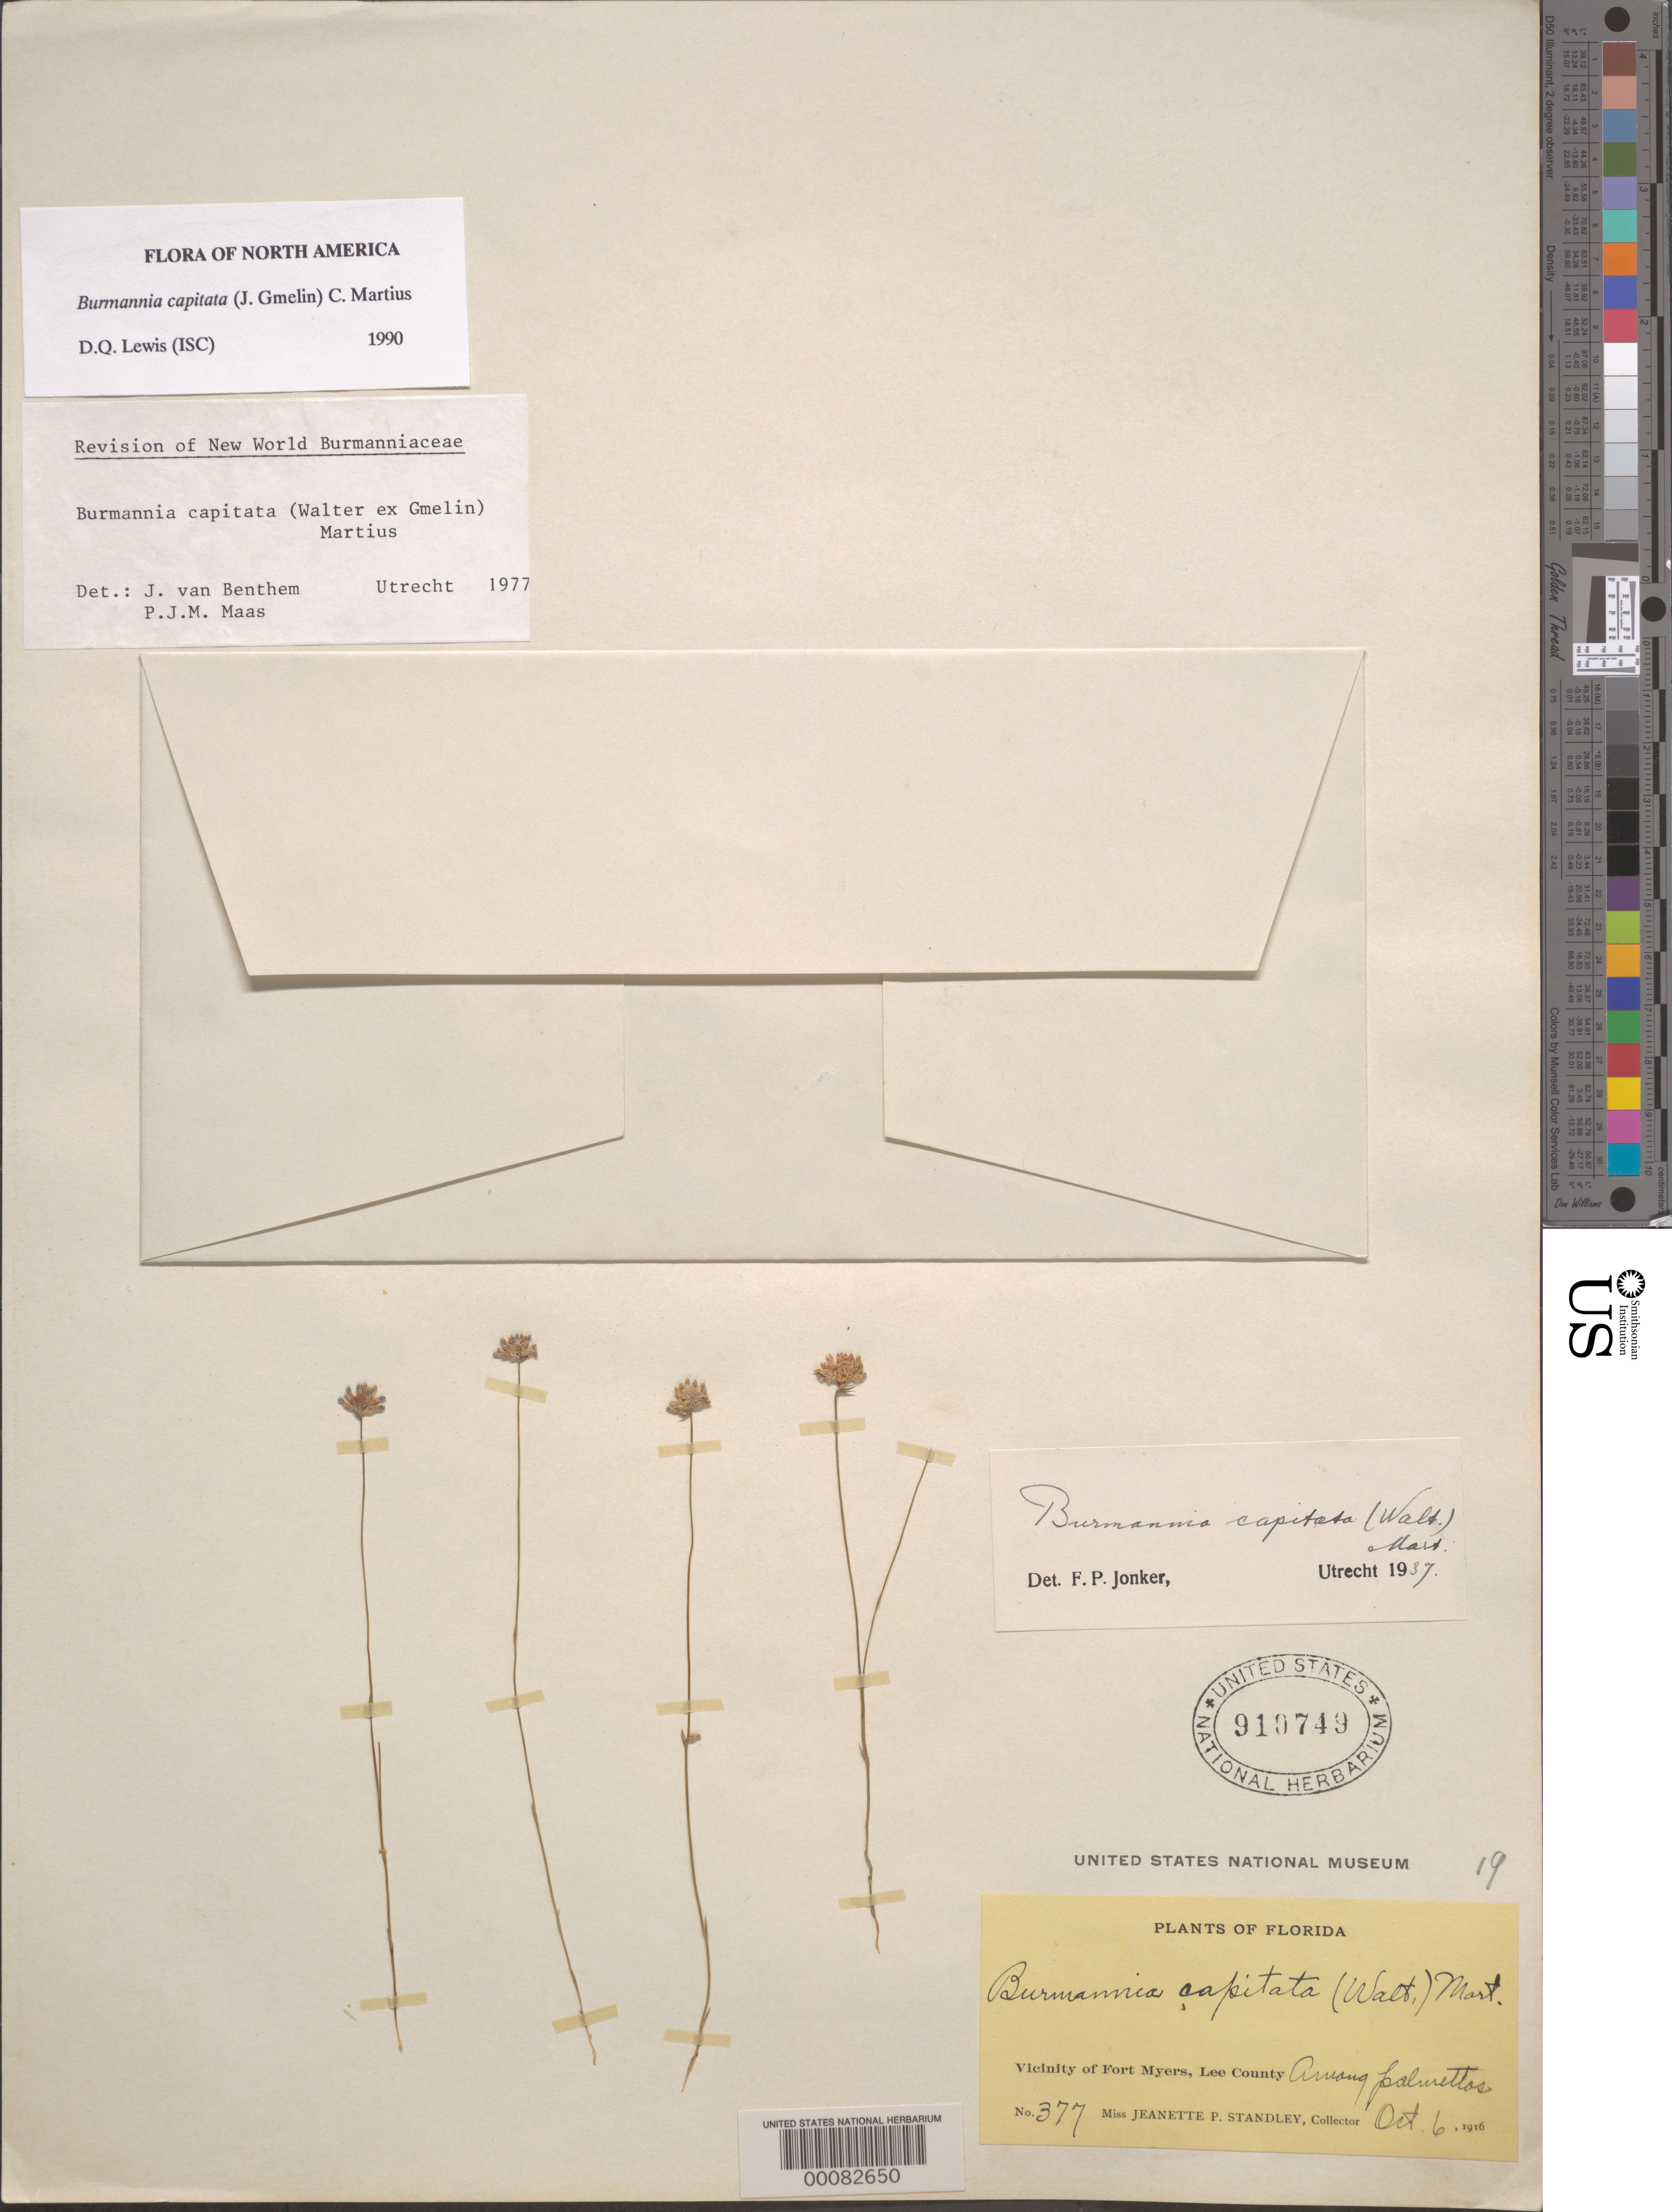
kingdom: Plantae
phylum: Tracheophyta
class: Liliopsida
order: Dioscoreales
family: Burmanniaceae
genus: Burmannia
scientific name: Burmannia capitata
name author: (Walter ex J.F. Gmel.) Mart.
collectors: J. P. Standley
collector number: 377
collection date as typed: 06 Oct 1916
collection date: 1916-10-06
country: United States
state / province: Florida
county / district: Lee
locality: Fort Myers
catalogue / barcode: US 910749